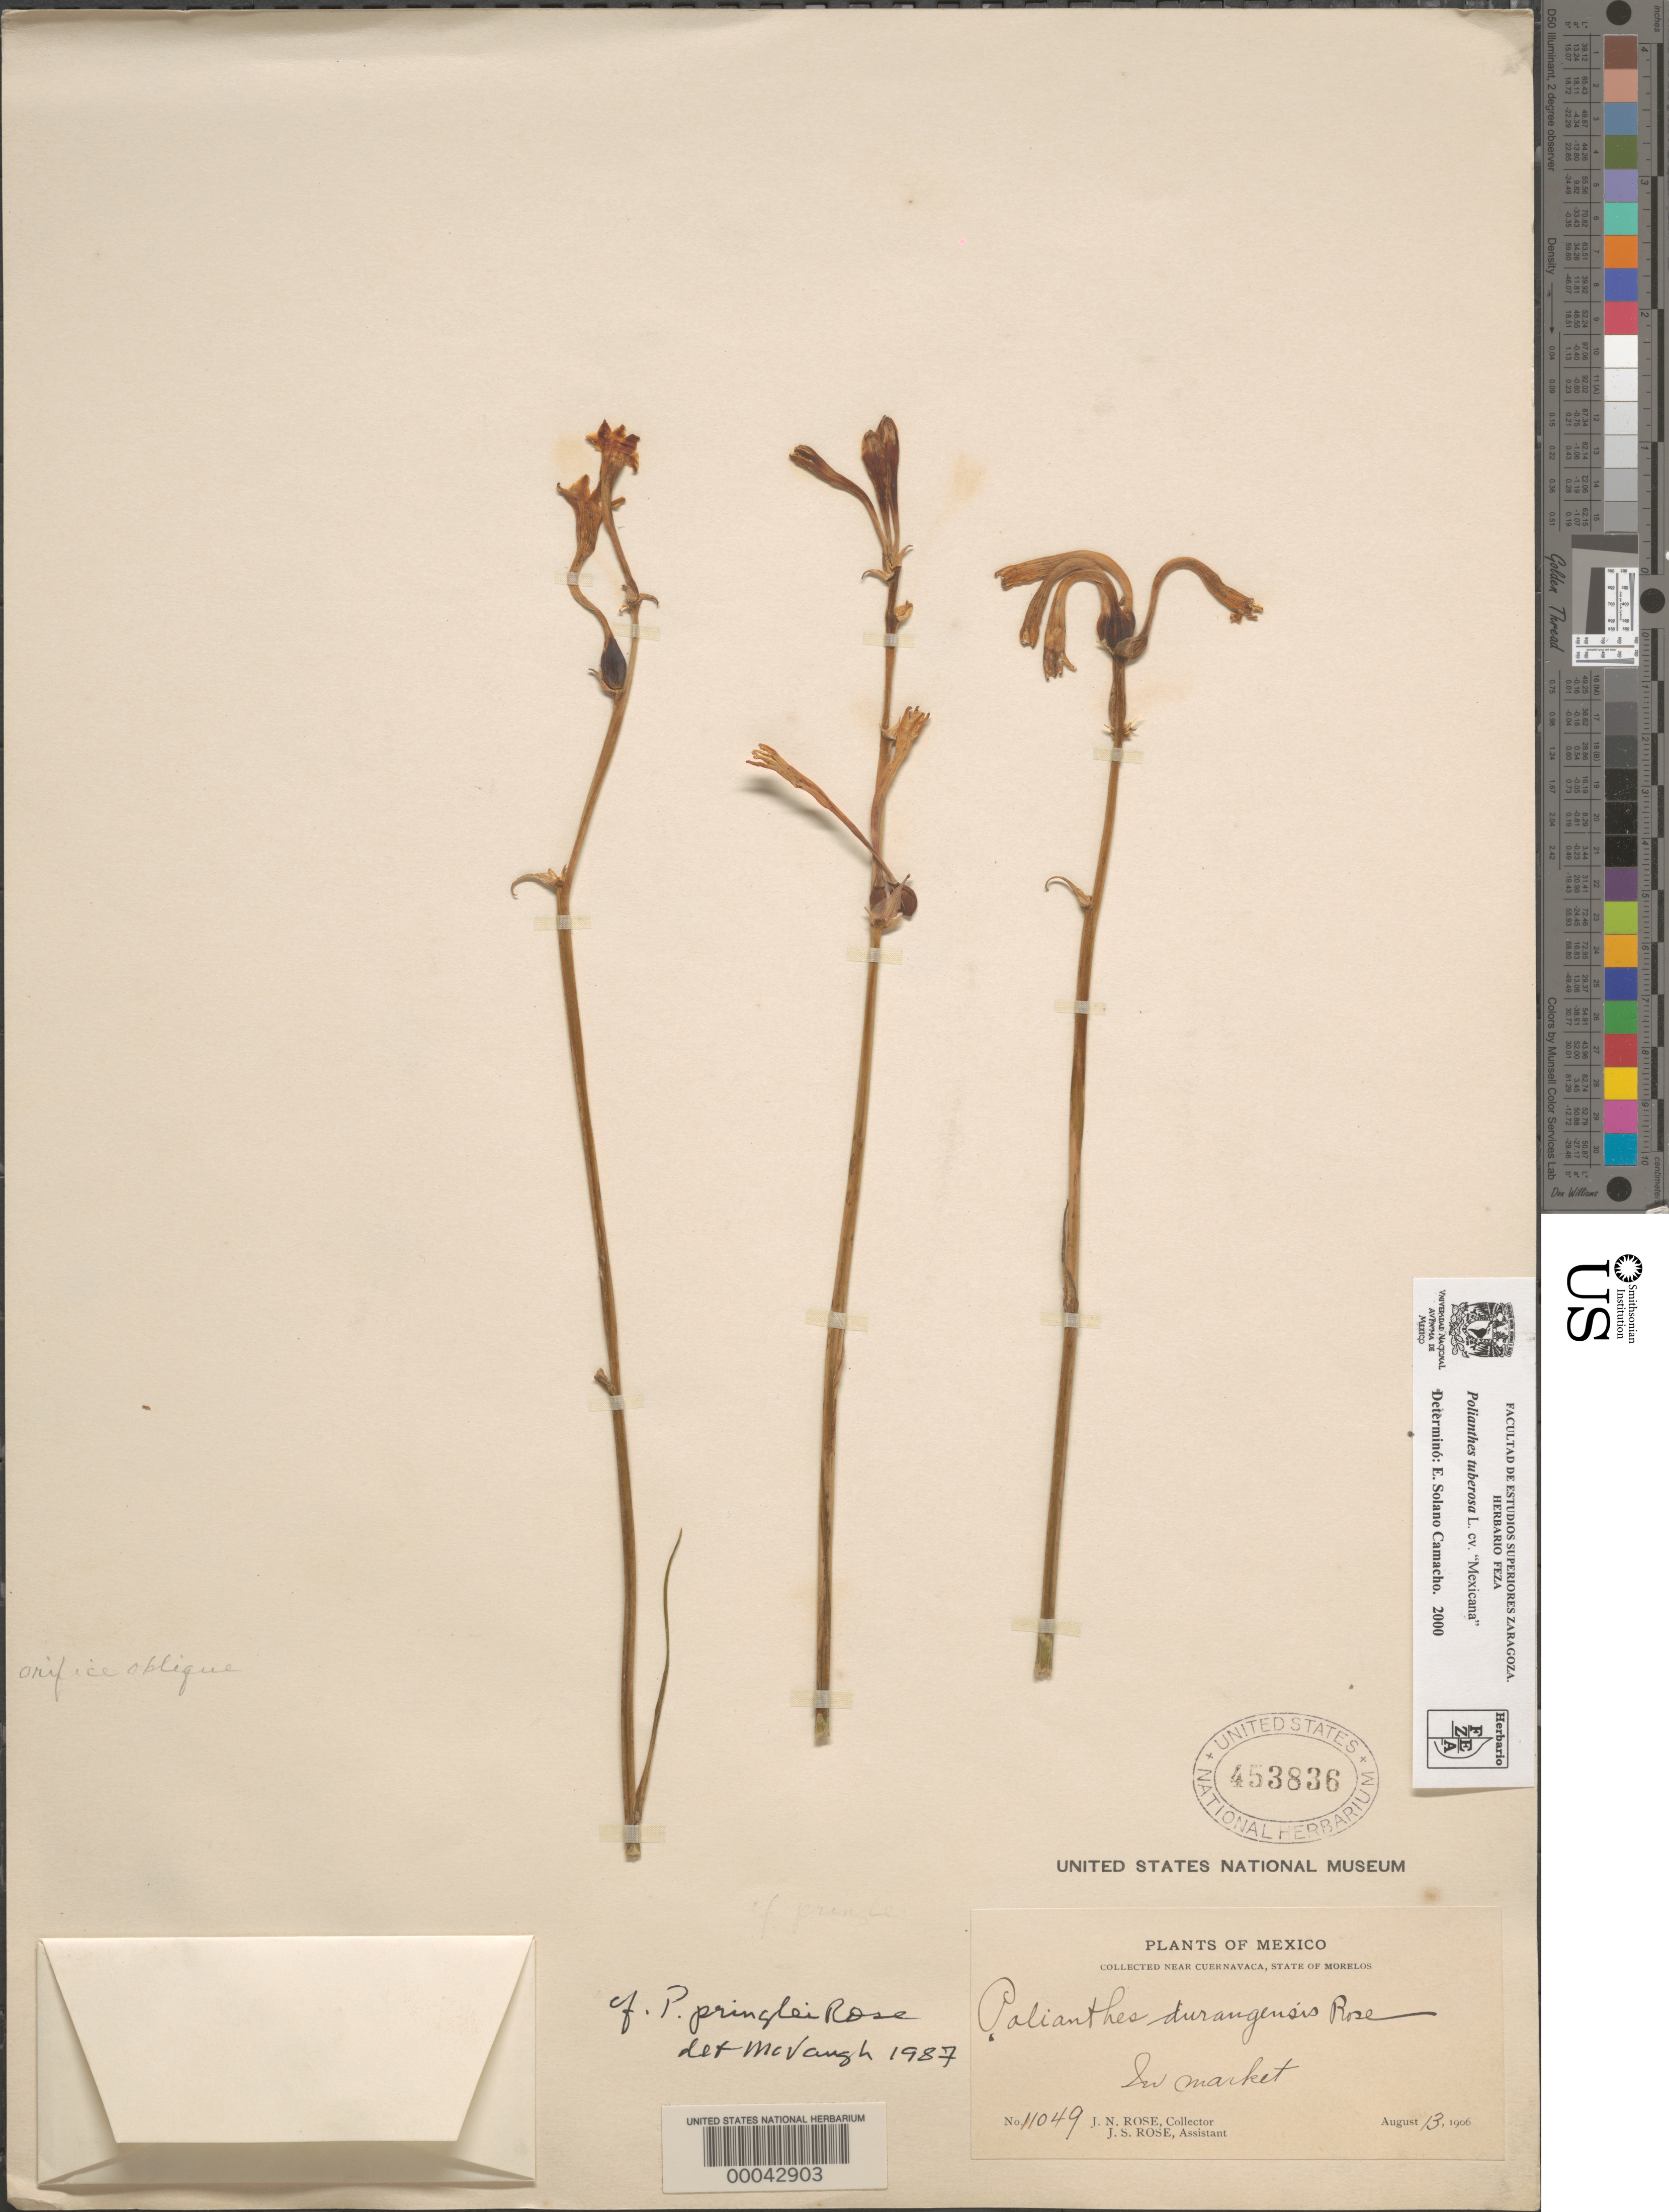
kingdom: Plantae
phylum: Tracheophyta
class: Liliopsida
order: Asparagales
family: Asparagaceae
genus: Polianthes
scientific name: Polianthes tuberosa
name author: L.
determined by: Solano C., E.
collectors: J. N. Rose & J. S. Rose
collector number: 11049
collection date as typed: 13 Aug 1906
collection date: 1906-08-13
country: Mexico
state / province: Morelos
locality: In market.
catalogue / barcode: US 453836